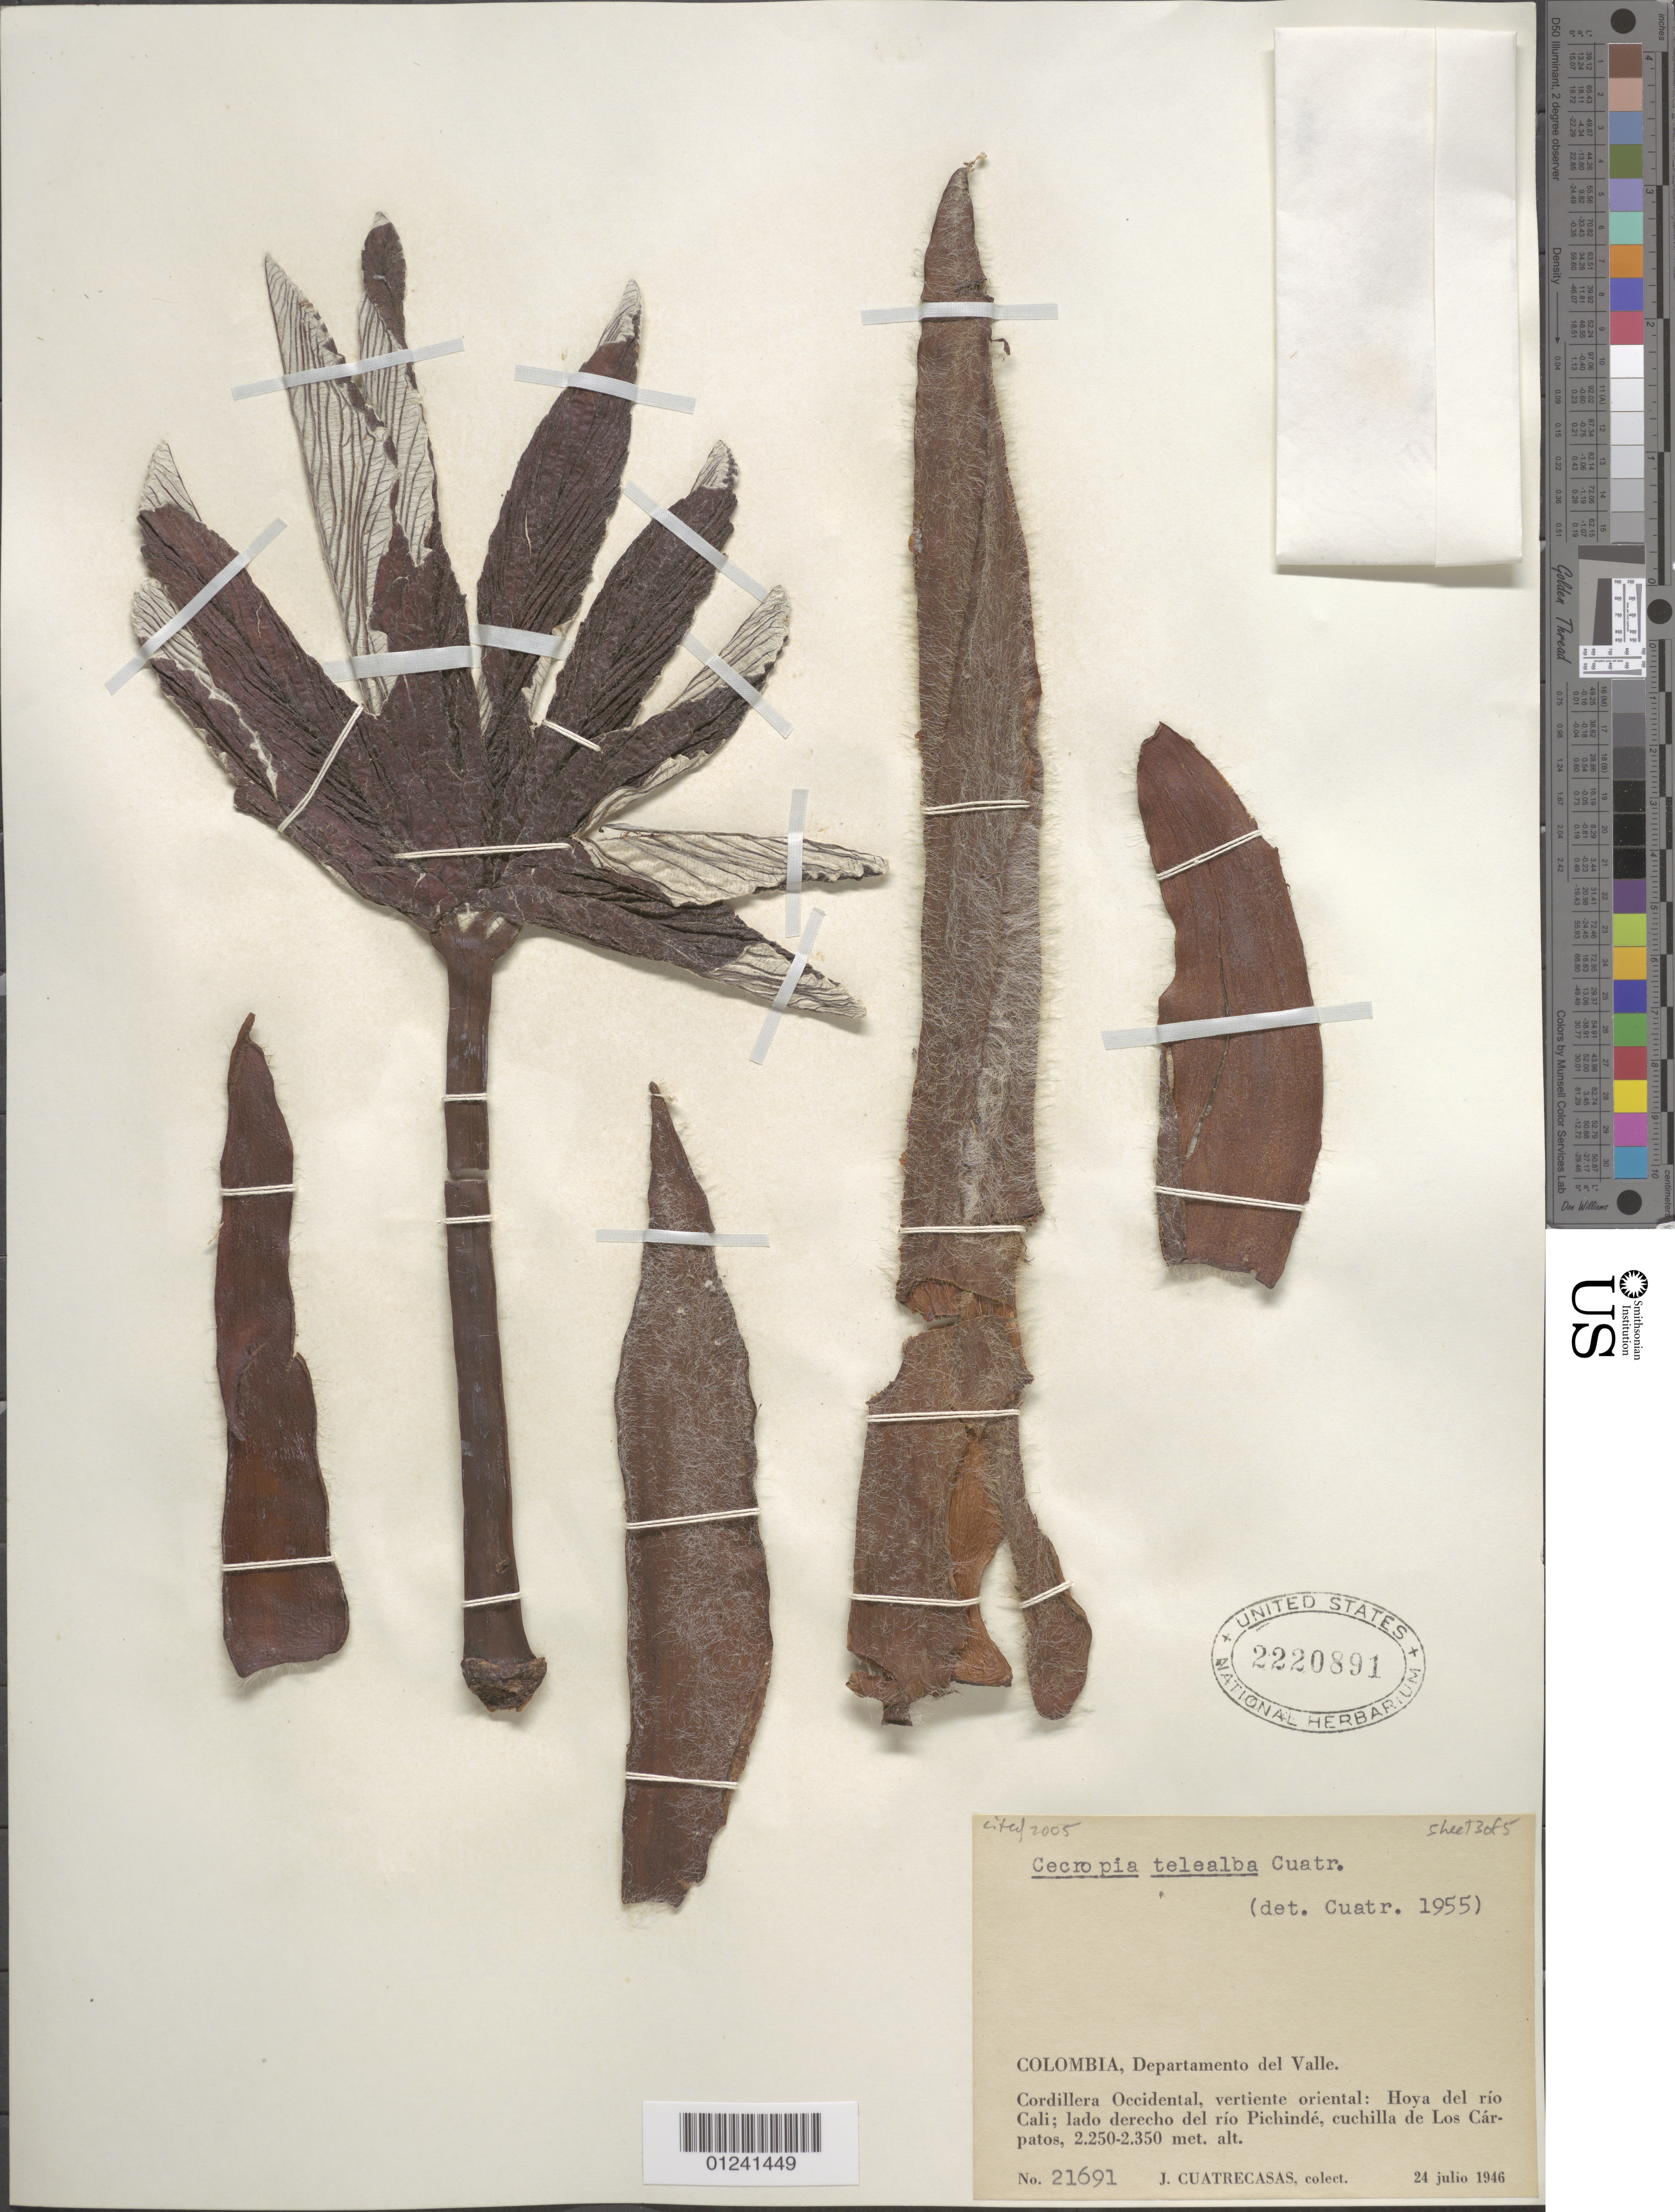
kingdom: Plantae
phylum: Tracheophyta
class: Magnoliopsida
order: Rosales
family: Urticaceae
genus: Cecropia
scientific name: Cecropia telealba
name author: Cuatrec.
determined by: Cuatrecasas, J.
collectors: J. Cuatrecasas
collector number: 22691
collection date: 1946-07-24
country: Colombia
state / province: Valle del Cauca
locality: Cordillera Occidental, vertiente oriental: Hoya del río Cali; lado derecho del río Pichindé, cuchilla de Los Cárpatos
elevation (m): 2250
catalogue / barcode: US 2220891